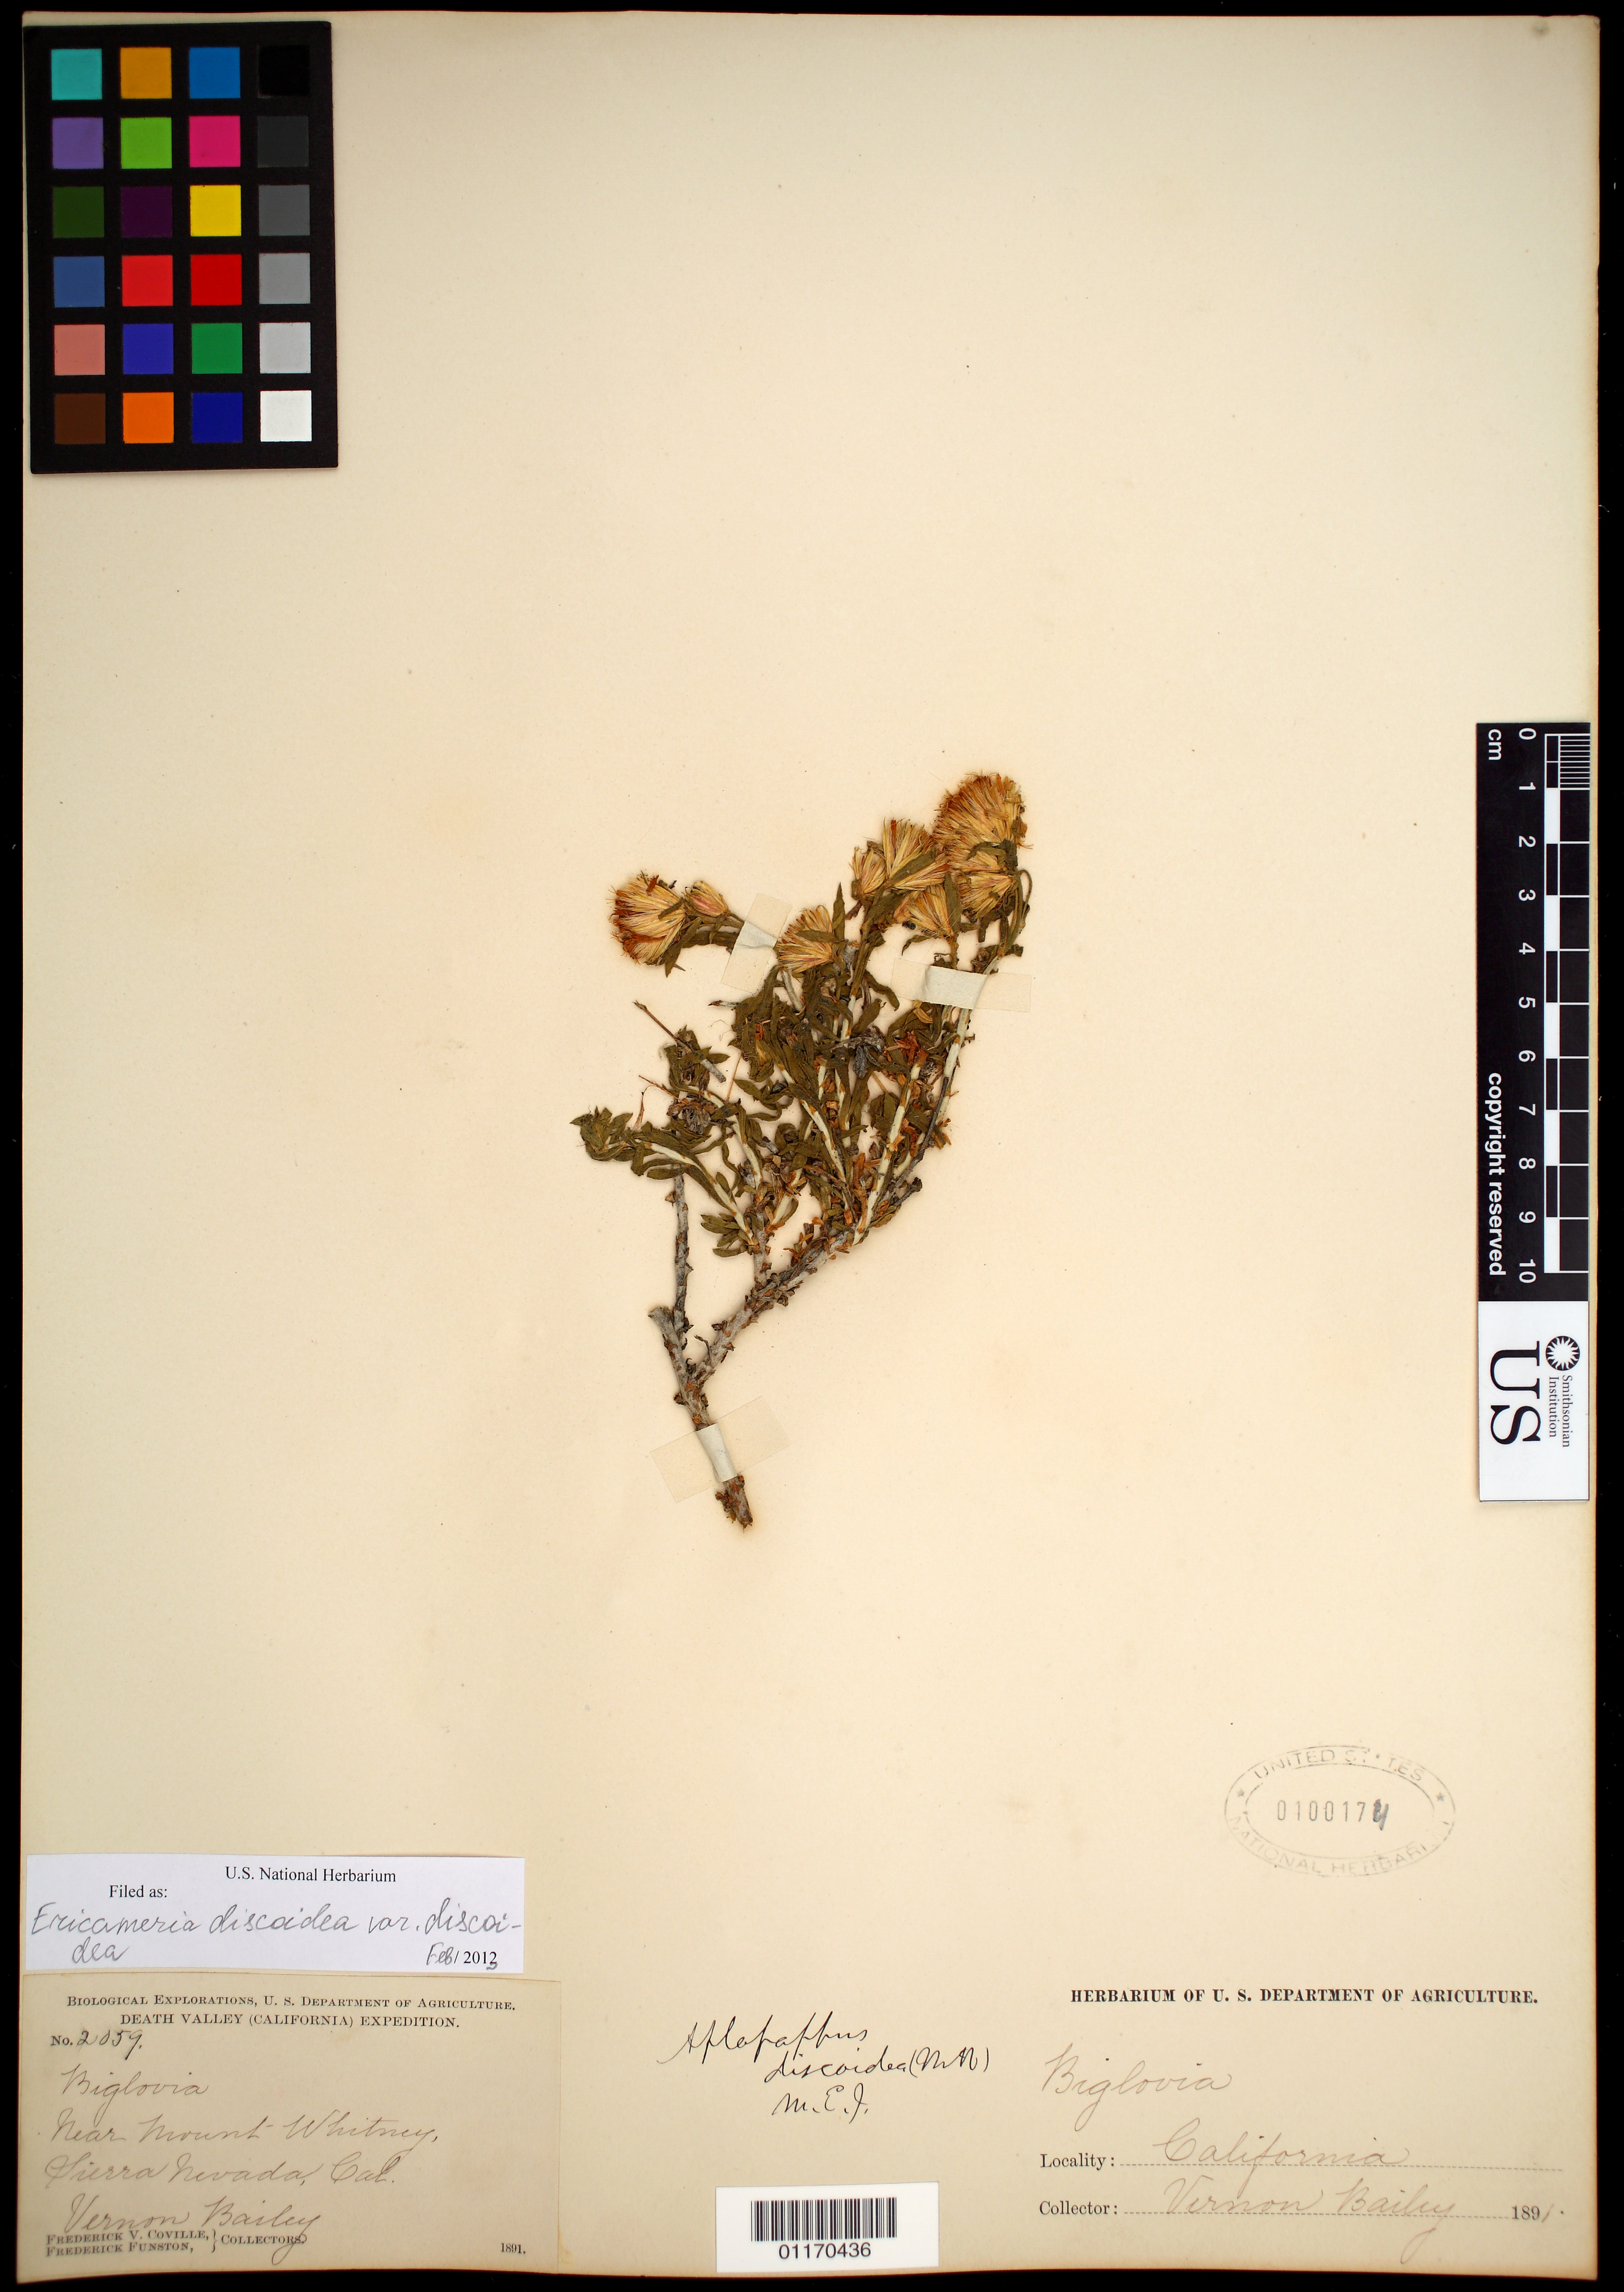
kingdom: Plantae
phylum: Tracheophyta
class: Magnoliopsida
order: Asterales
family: Asteraceae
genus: Ericameria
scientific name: Ericameria discoidea var. discoidea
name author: (Nutt.) G.L. Nesom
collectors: V. O. Bailey, F. V. Coville & F. Funston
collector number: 2059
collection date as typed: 1891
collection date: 1891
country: United States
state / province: California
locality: near Mount Whitney, Sierra Nevada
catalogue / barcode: US 100174